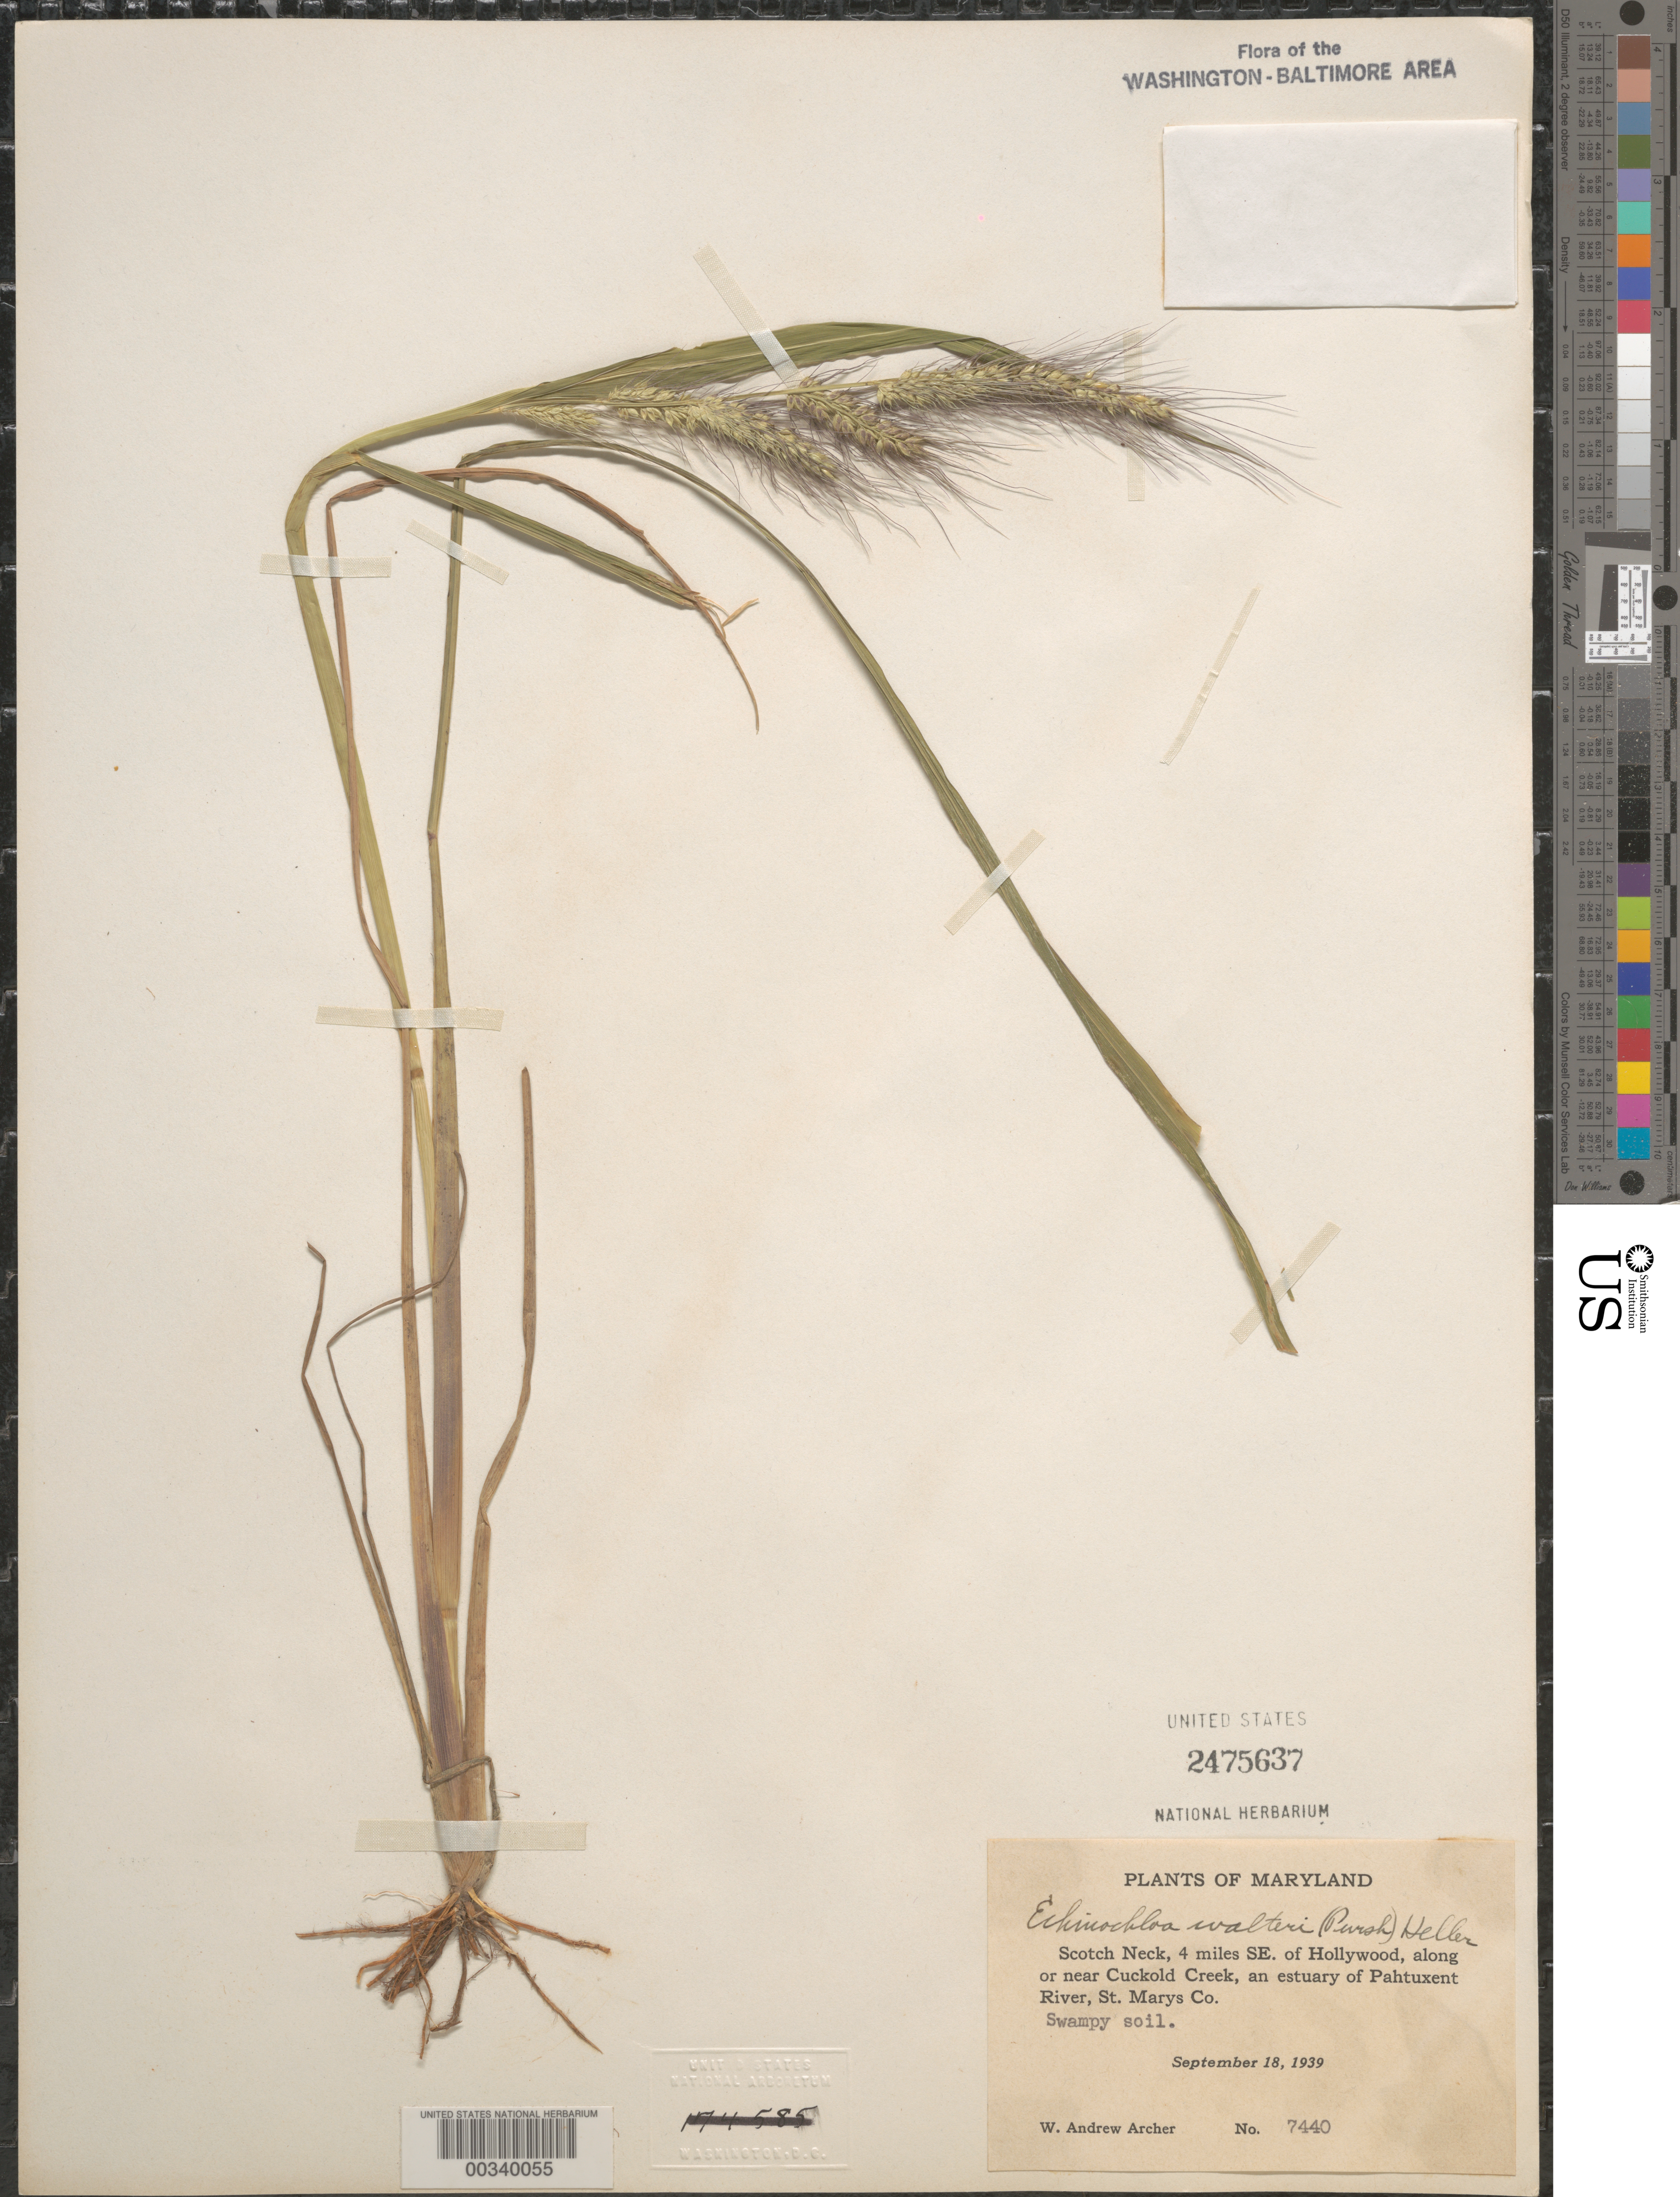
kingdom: Plantae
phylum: Tracheophyta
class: Liliopsida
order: Poales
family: Poaceae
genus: Echinochloa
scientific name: Echinochloa walteri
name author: (Pursh) A. Heller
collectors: W. A. Archer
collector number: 7440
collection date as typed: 18 Sep 1939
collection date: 1939-09-18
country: United States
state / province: Maryland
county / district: St. Mary's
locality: Scotch Neck, SE of Hollywood, near Cockold Creek, an estuary of Patuxent River.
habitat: Swampy soil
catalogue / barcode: US 2475637